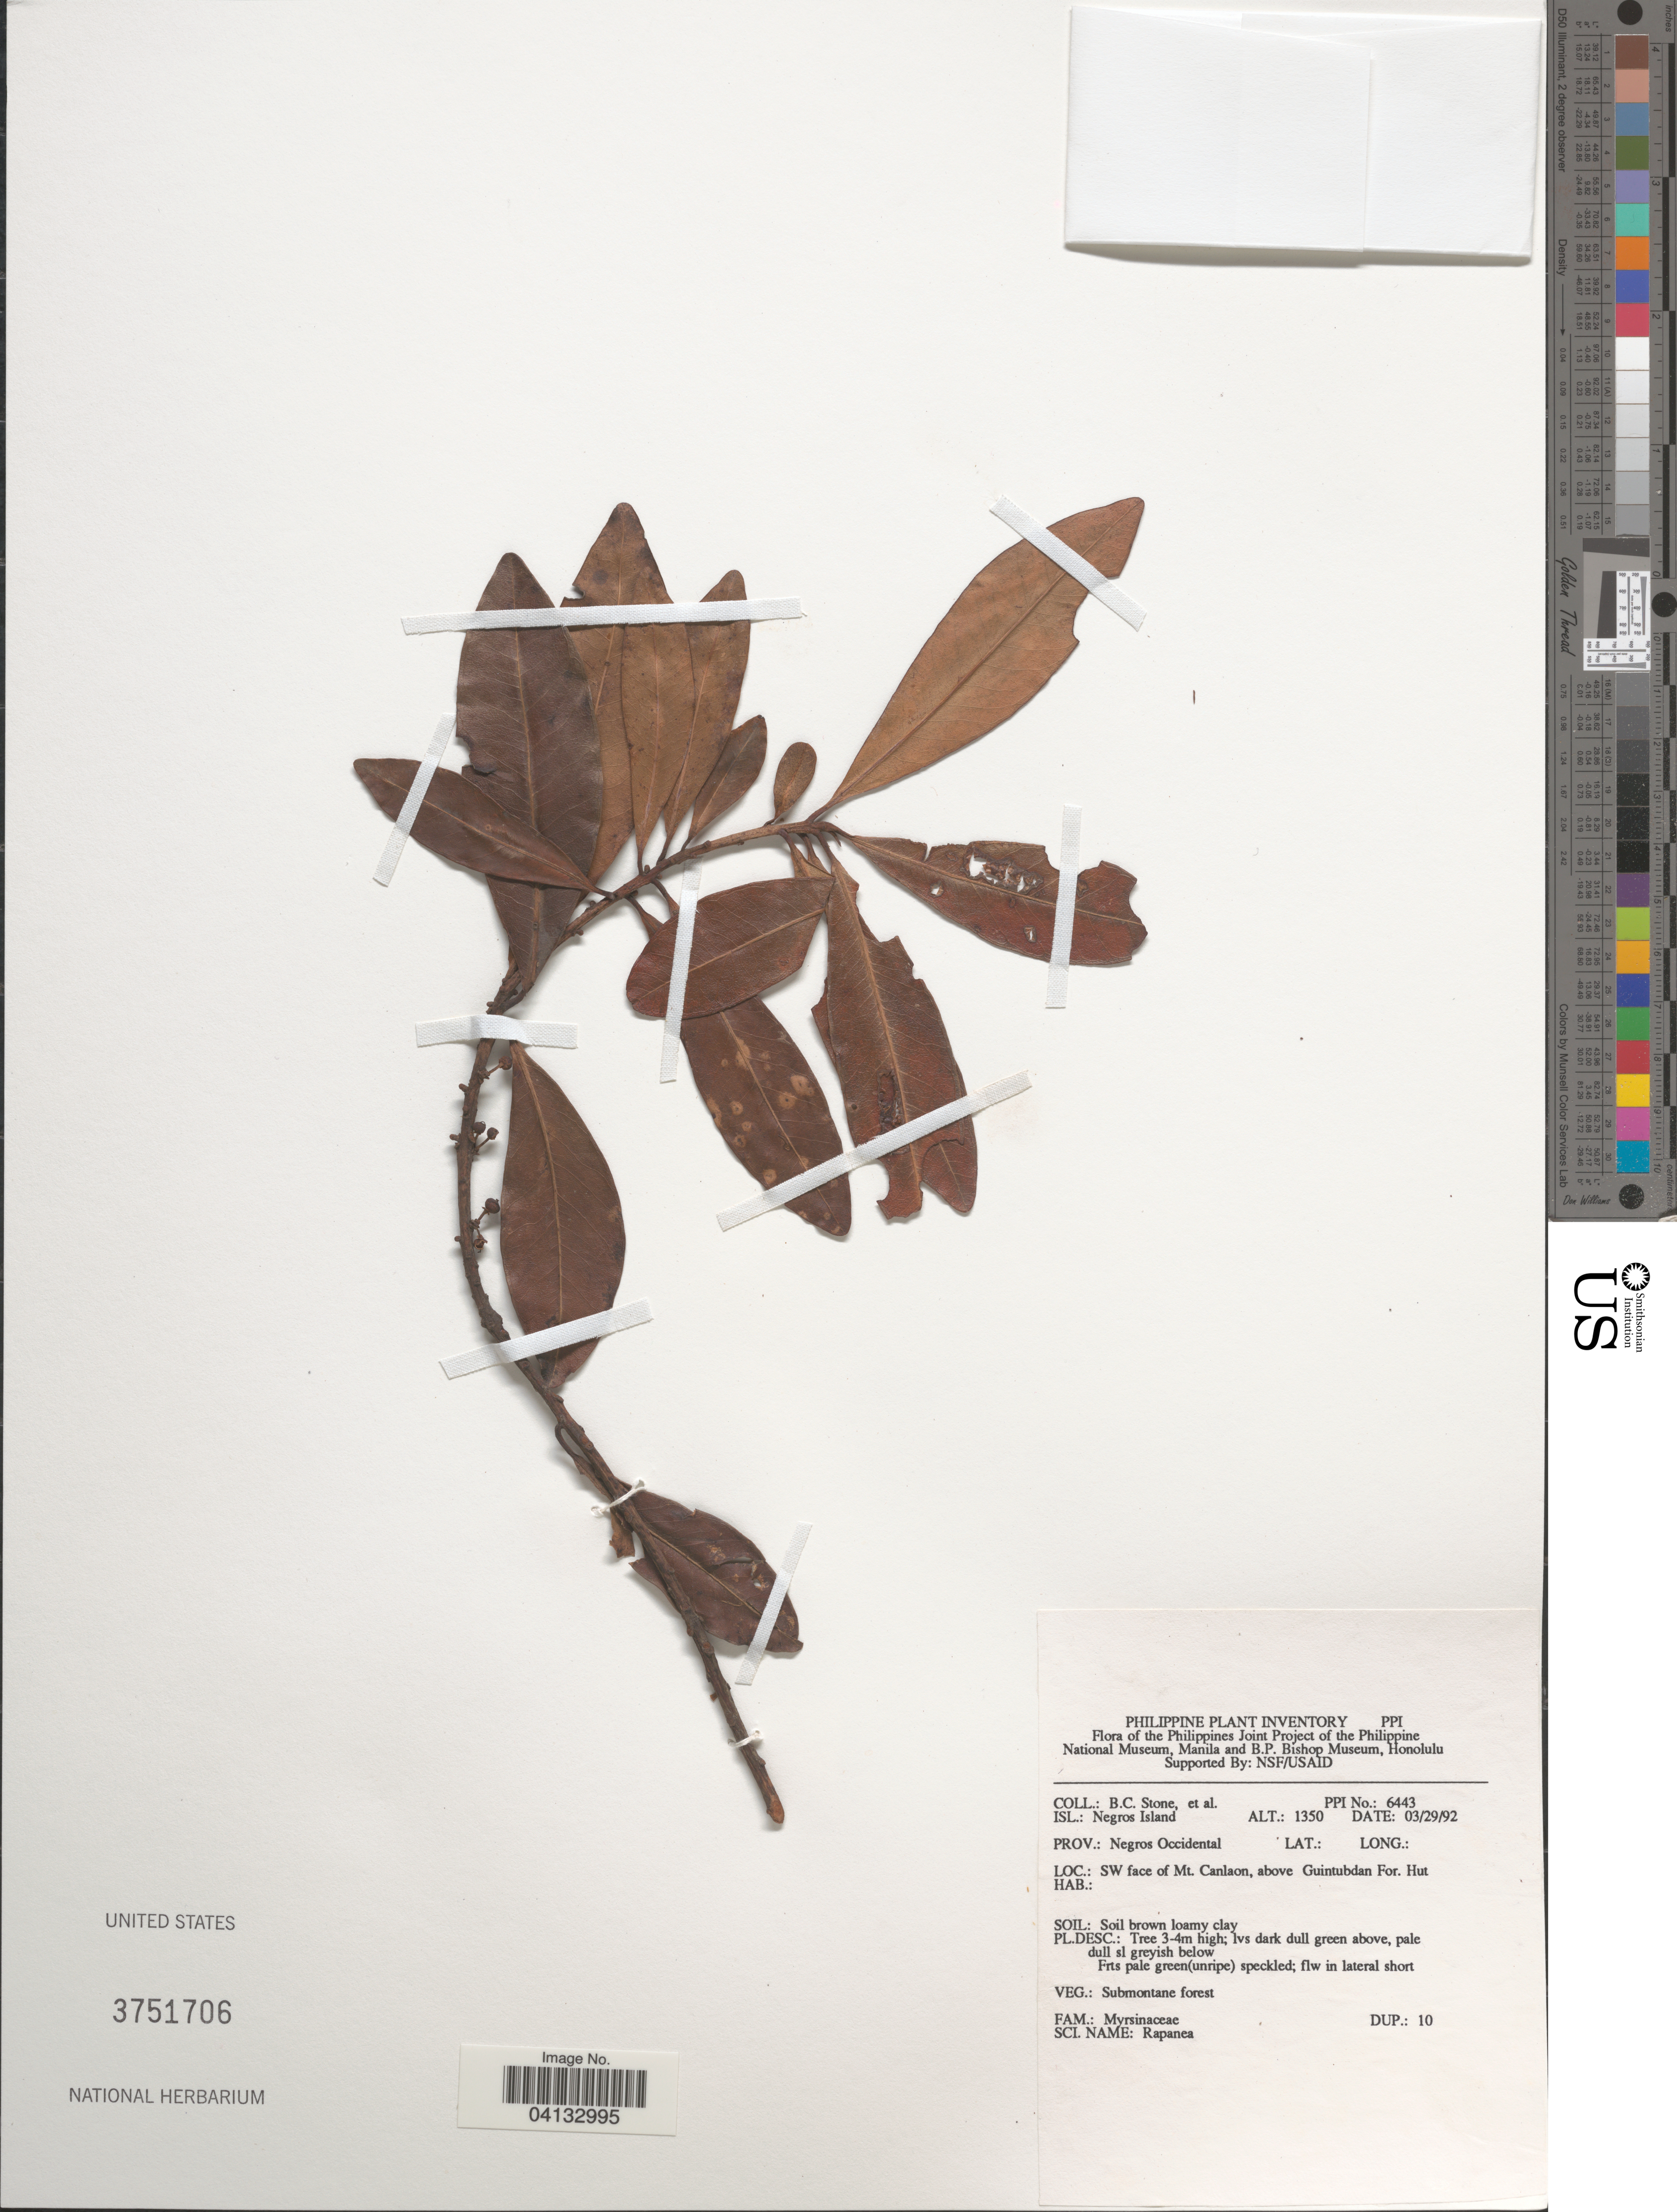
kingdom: Plantae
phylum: Tracheophyta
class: Magnoliopsida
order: Ericales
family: Primulaceae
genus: Rapanea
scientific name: Rapanea sp.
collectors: B. C. Stone & et al.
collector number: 6443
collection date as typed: Transcribed d/m/y: 29/3/92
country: Philippines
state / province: Western Visayas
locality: Isl.: Negros Island. Prov.: Negros Occidental. SW face of Mt. Canlaon, above Guintubdan For. Hut.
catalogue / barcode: US 3751706